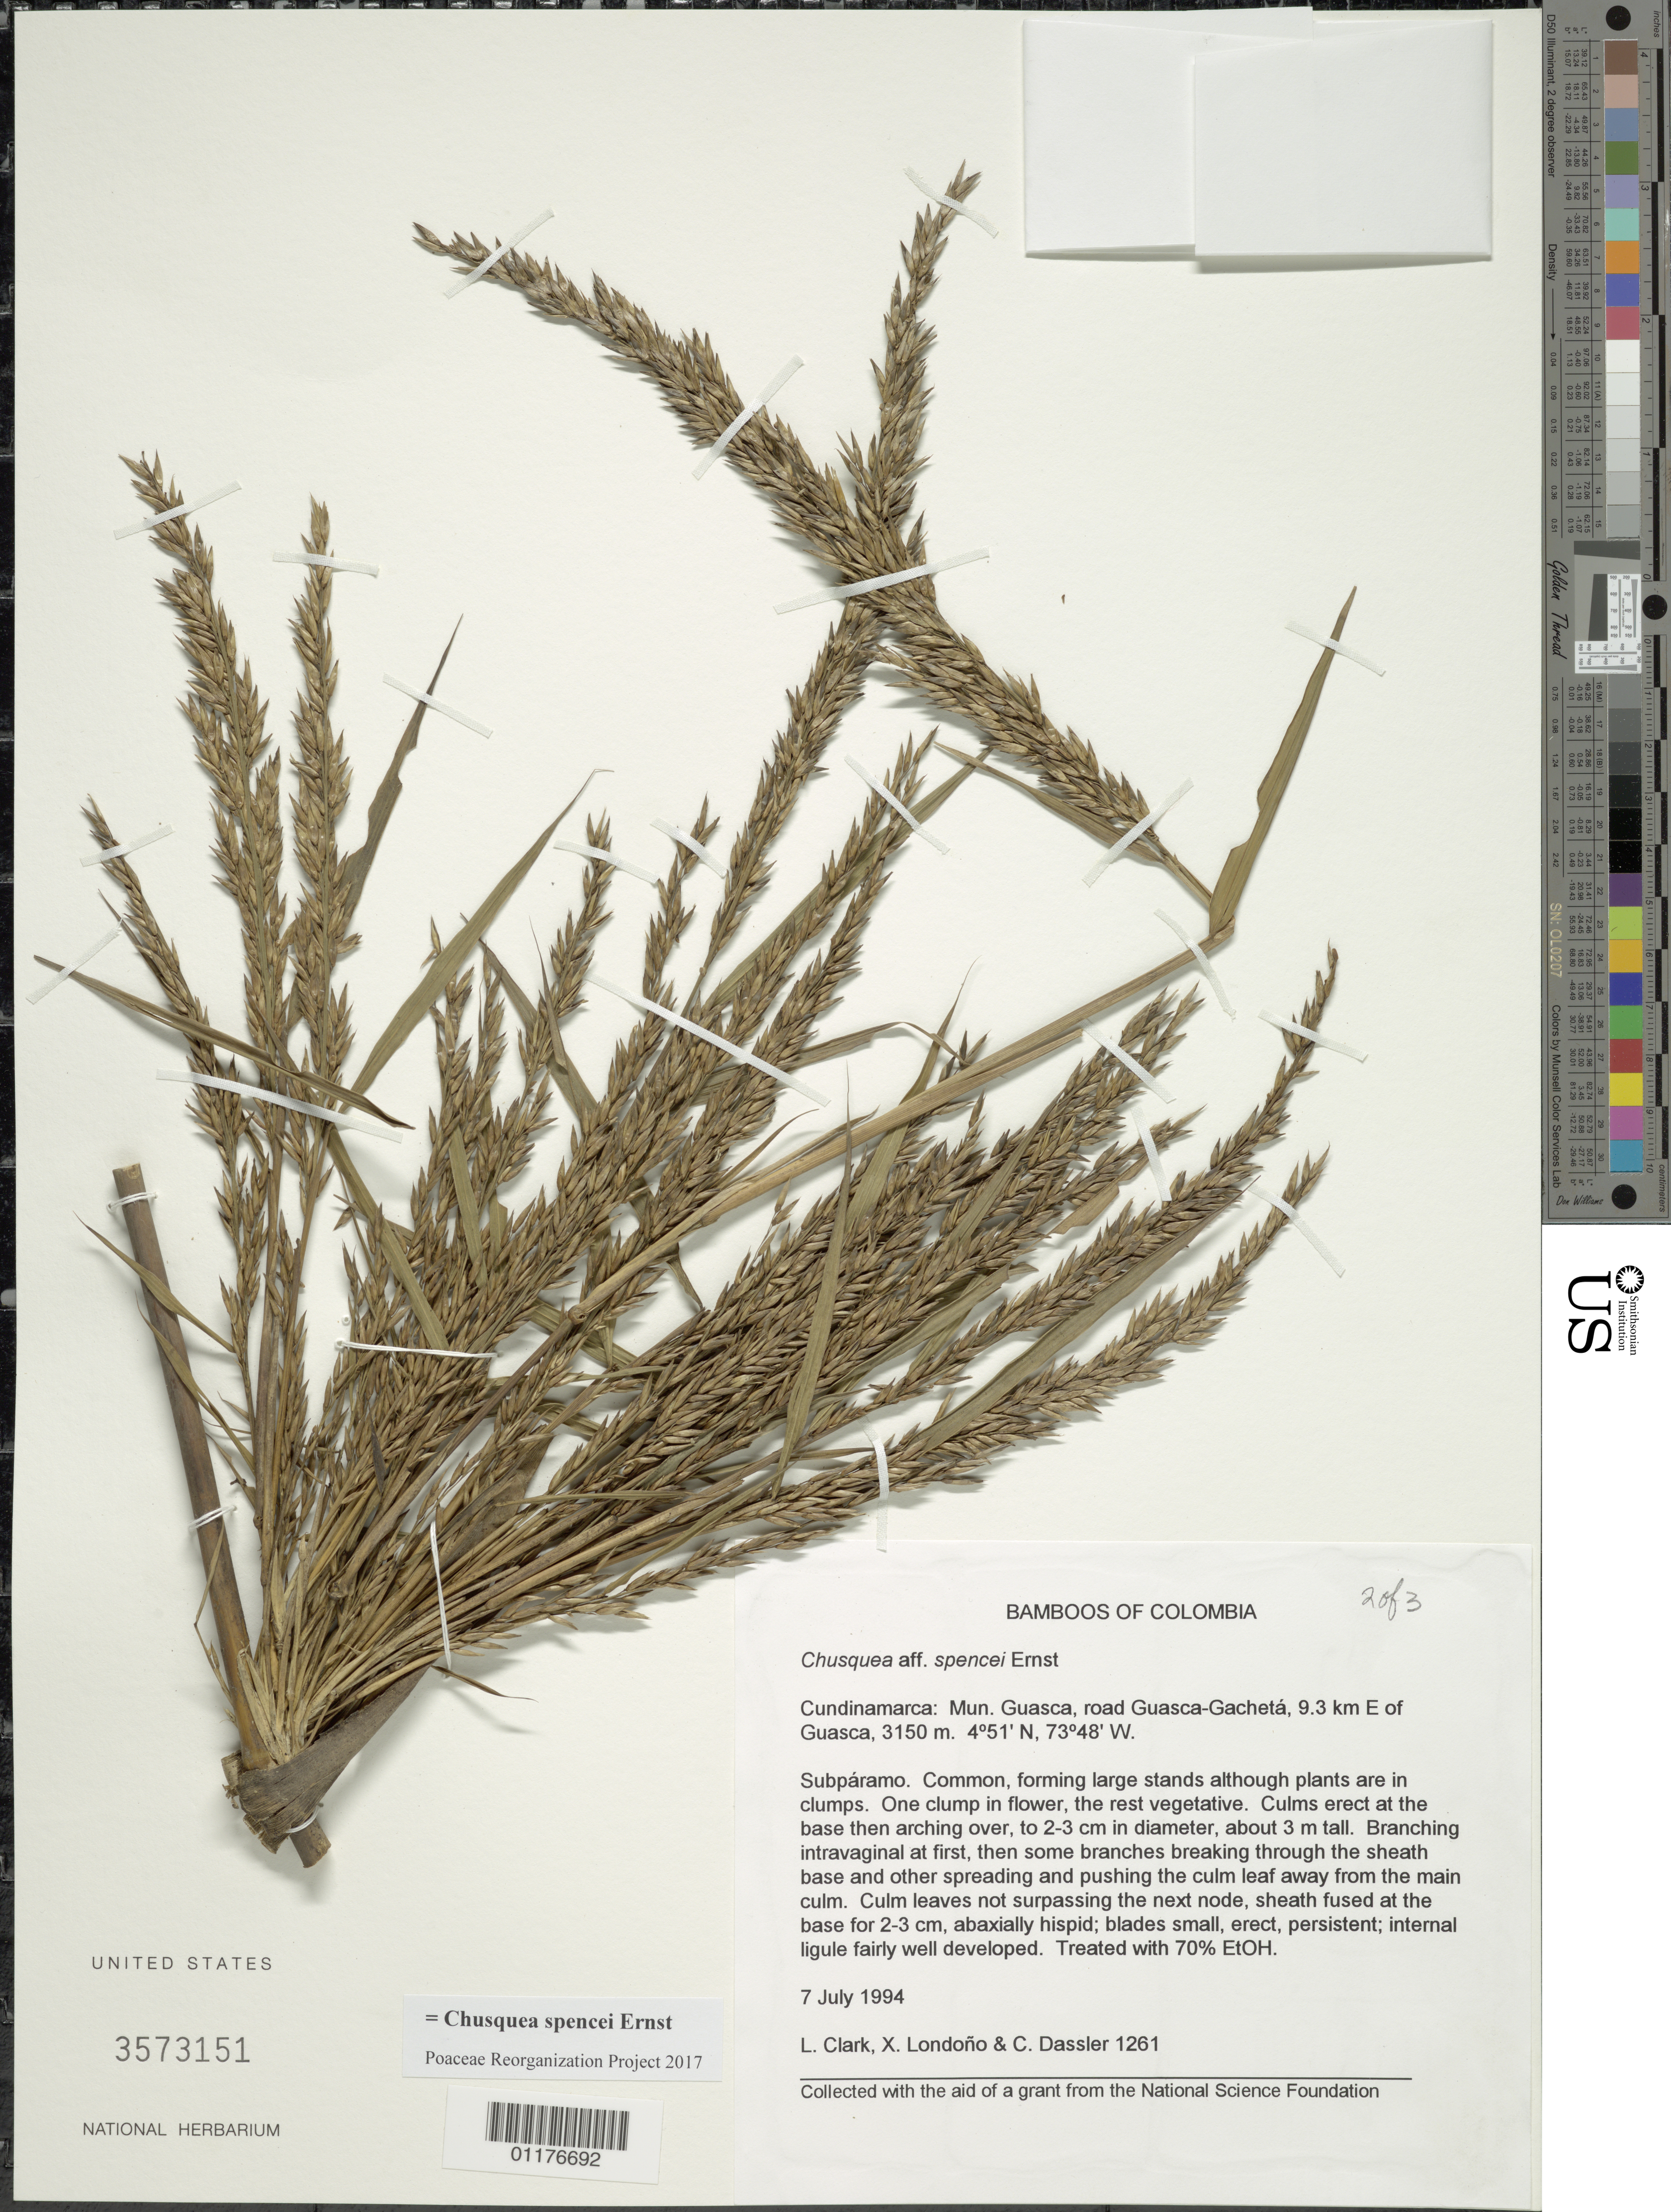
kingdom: Plantae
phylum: Tracheophyta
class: Liliopsida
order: Poales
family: Poaceae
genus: Chusquea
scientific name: Chusquea spencei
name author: Ernst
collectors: L. G. Clark, X. Londoño & C. Dassler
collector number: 1261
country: Colombia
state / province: Cundinamarca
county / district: Guasca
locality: E of Guasca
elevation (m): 3150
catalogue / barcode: US 3573151